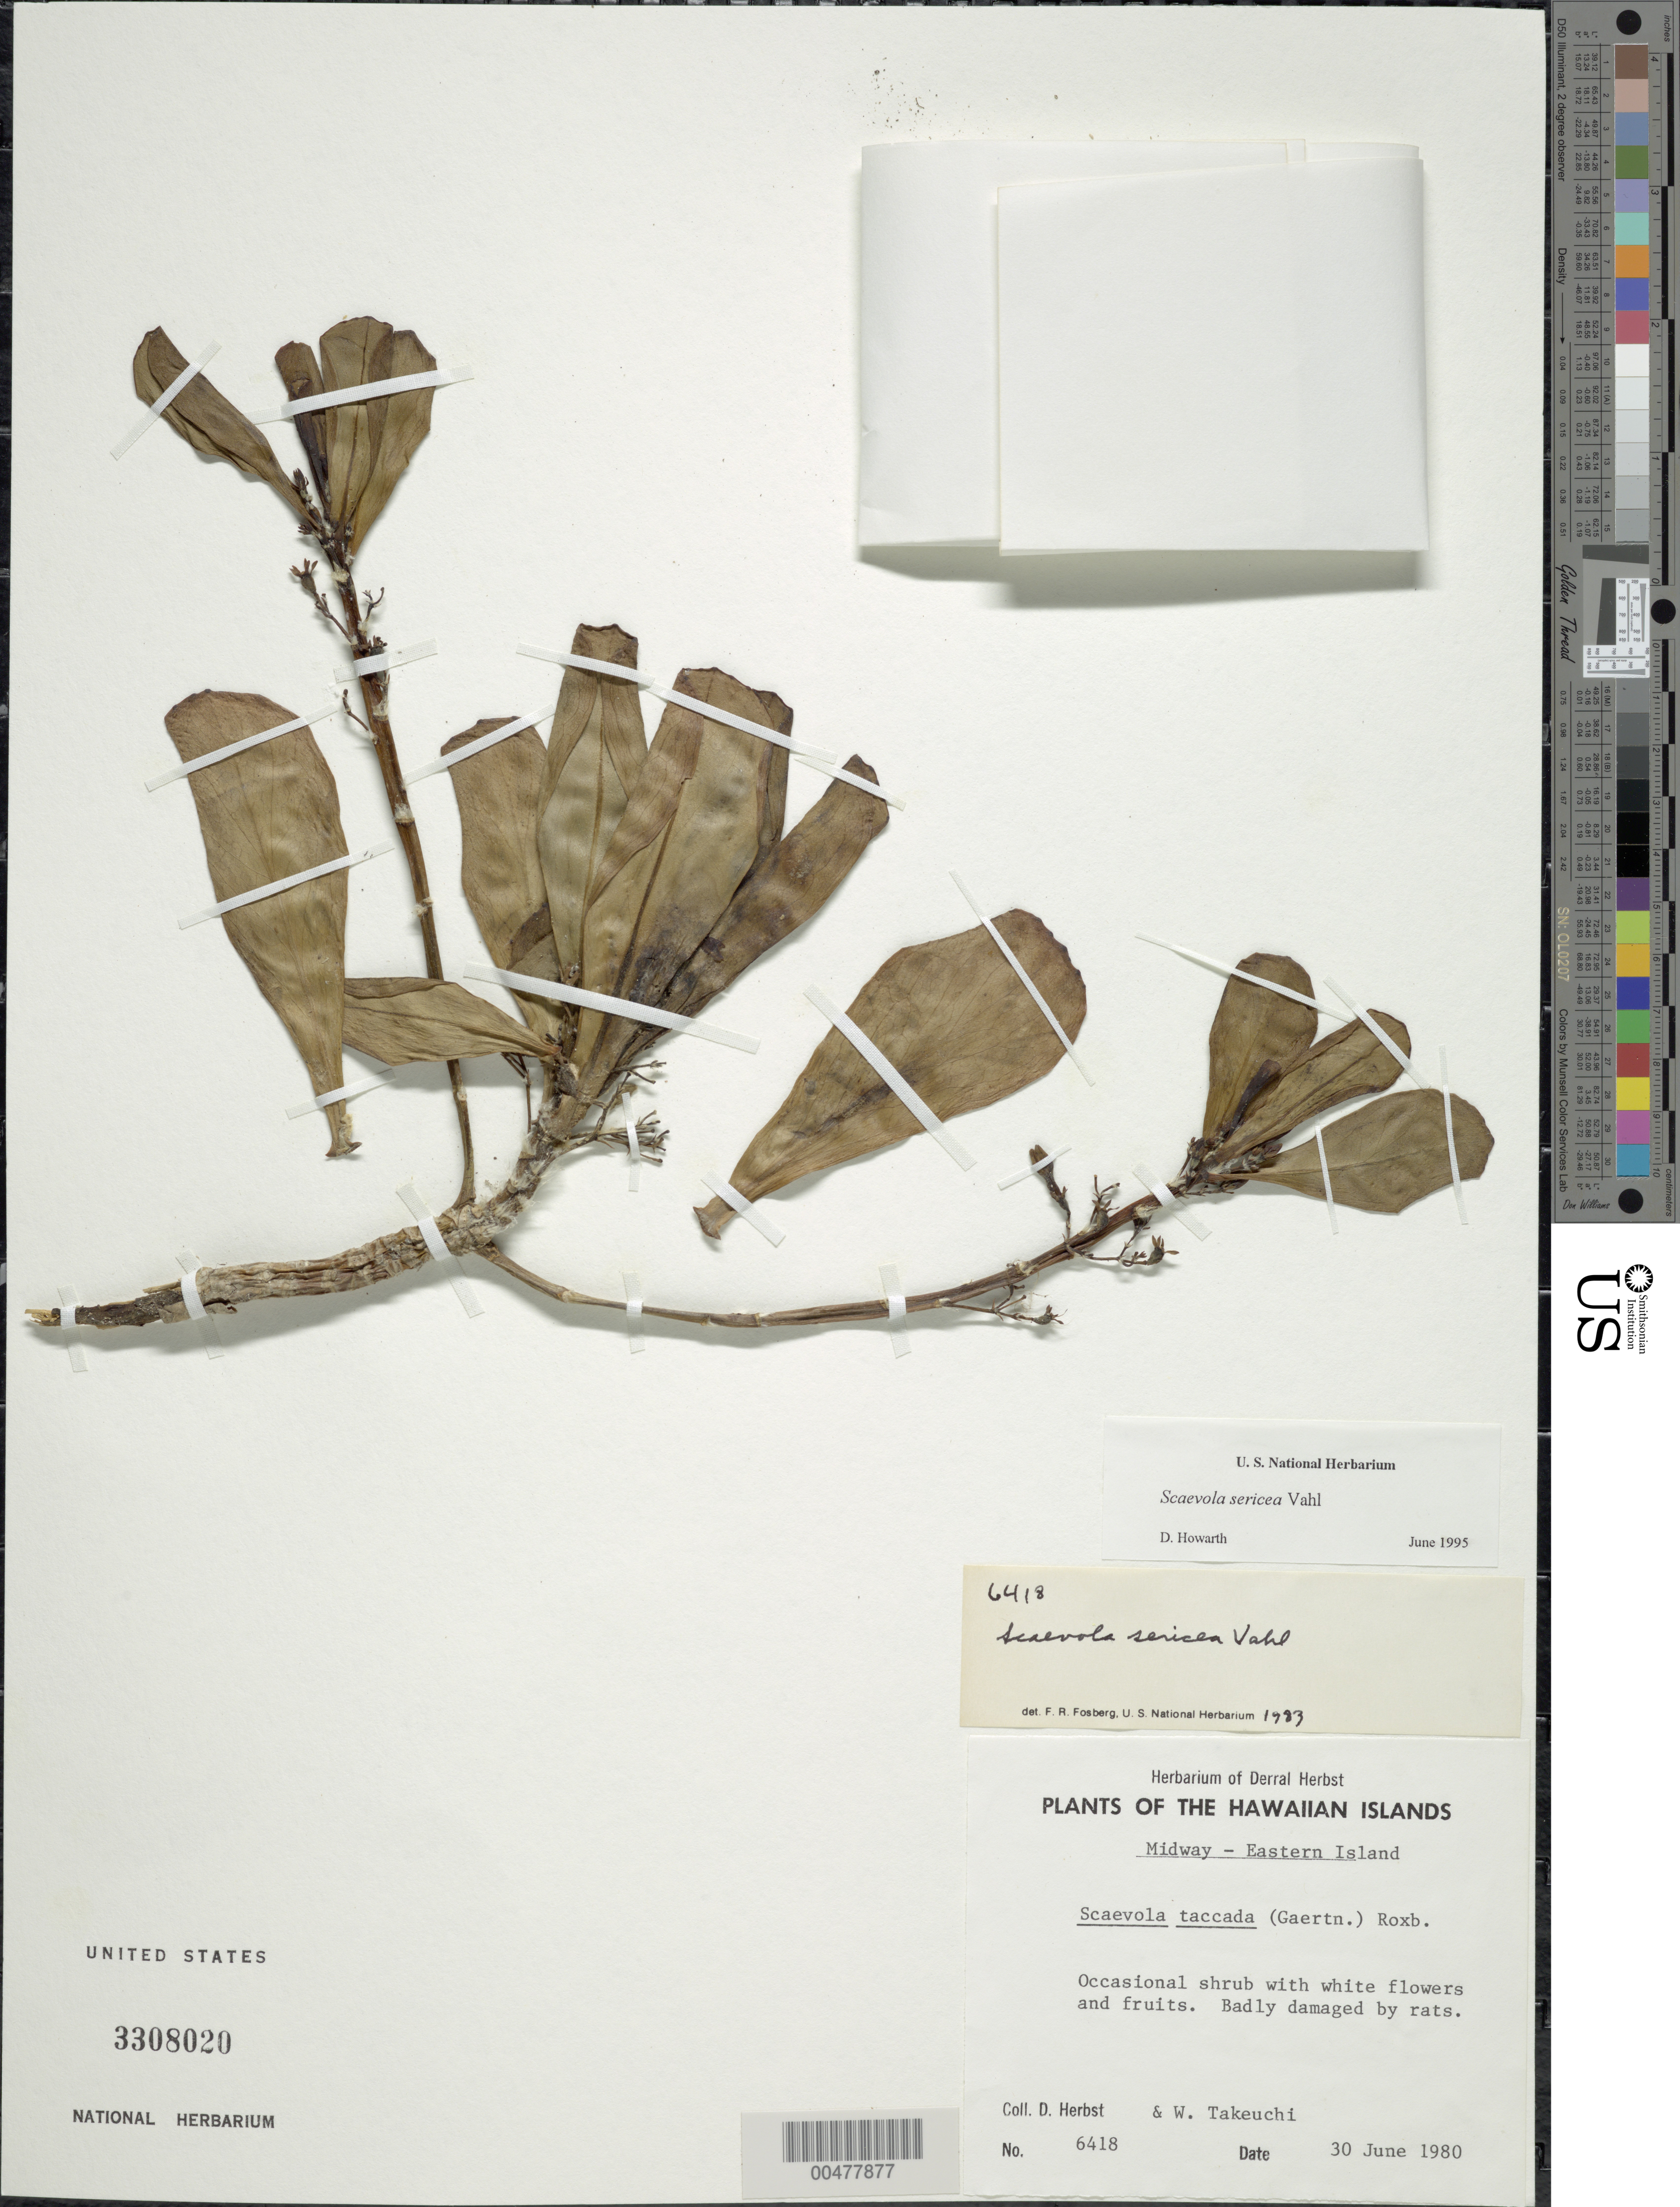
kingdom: Plantae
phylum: Tracheophyta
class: Magnoliopsida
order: Asterales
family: Goodeniaceae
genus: Scaevola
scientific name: Scaevola taccada var. taccada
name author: (Gaertn.) Roxb.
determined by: Wagner, W. L., (BOT), Smithsonian Institution - National Museum of Natural History (UNITED STATES)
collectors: D. R. Herbst & W. N. Takeuchi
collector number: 6418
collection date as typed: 30 Jun 1980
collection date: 1980-06-30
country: U.S. Administered Pacific Islands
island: Midway Atoll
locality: Eastern Islet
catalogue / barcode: US 3308020